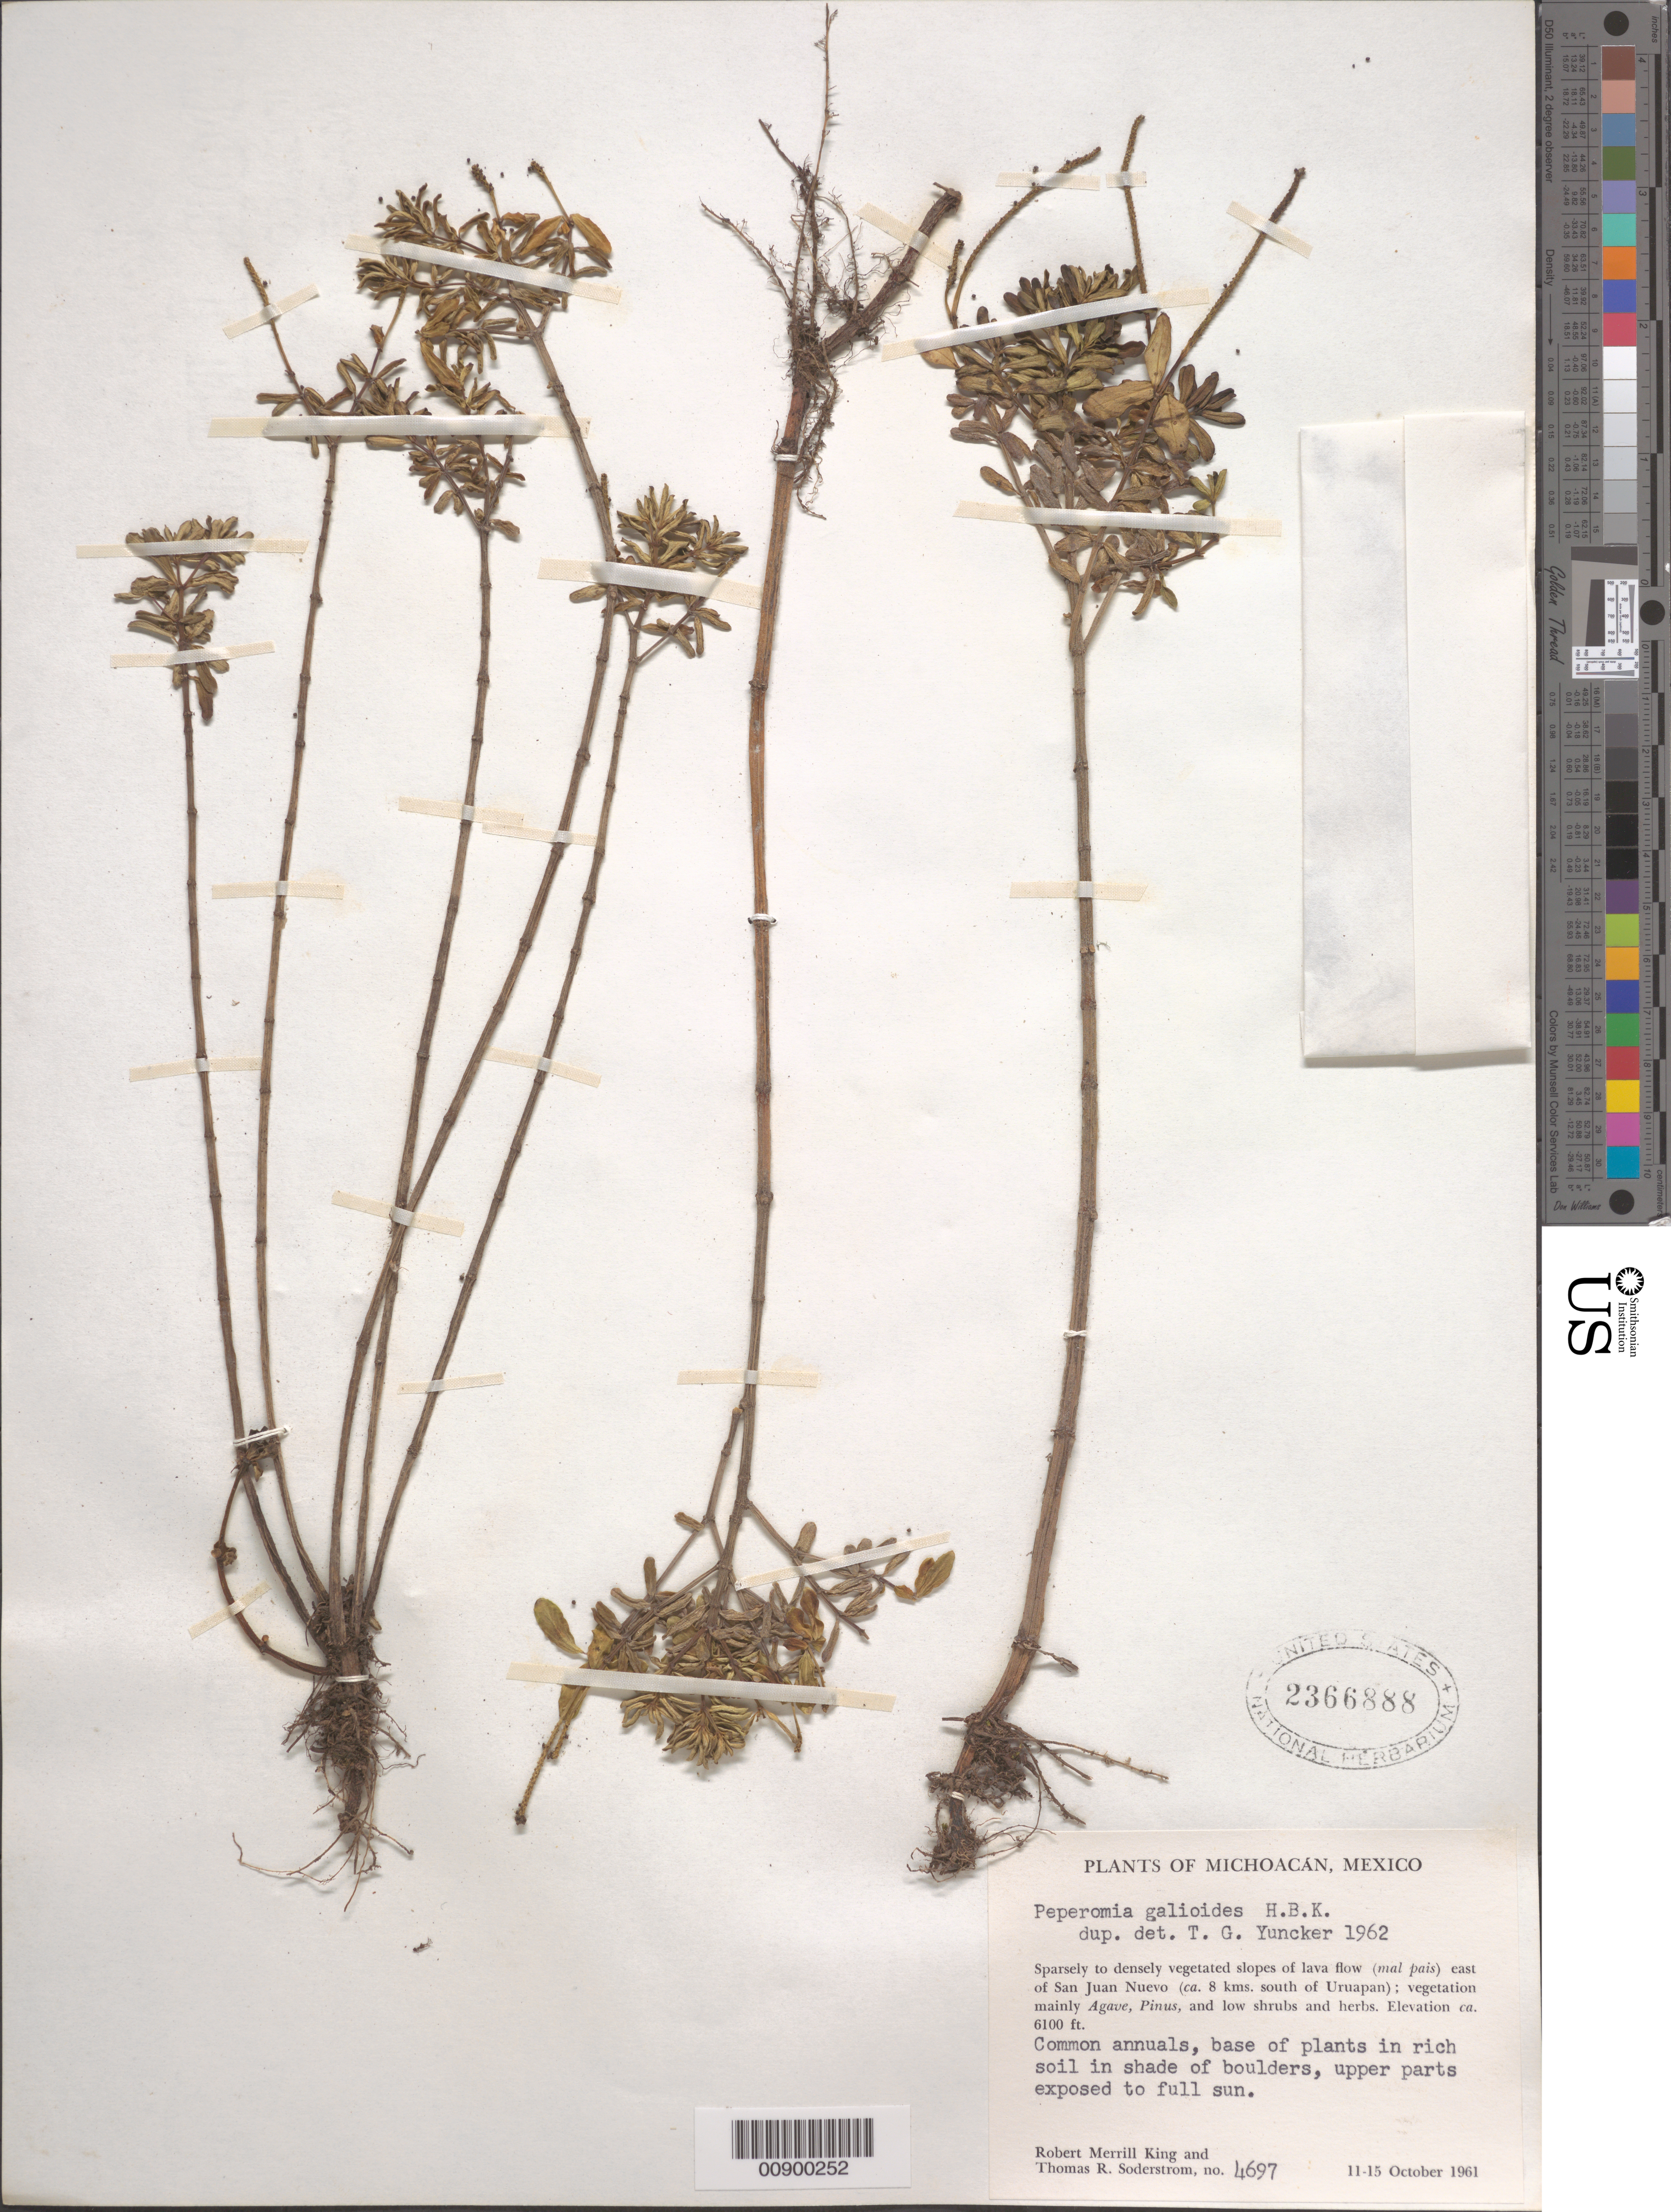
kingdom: Plantae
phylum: Tracheophyta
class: Magnoliopsida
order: Piperales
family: Piperaceae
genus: Peperomia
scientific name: Peperomia galioides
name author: Kunth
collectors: R. M. King & T. R. Soderstrom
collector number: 4697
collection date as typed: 11 Oct 1961 to 15 Oct 1961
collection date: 1961-10-11/1961-10-15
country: Mexico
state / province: Michoacán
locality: Sparsely to densely vegetated slopes of lava flow (mal pais) east of San Juan Nuevo (ca. 8 kms. South of Uruapan). Michoacán.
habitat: Base of plants in rich soil in shade of boulders, upper parts exp. to full sun. Veg. mainly Agave, Pinus & low shrubs & herbs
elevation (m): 1859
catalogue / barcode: US 2366888